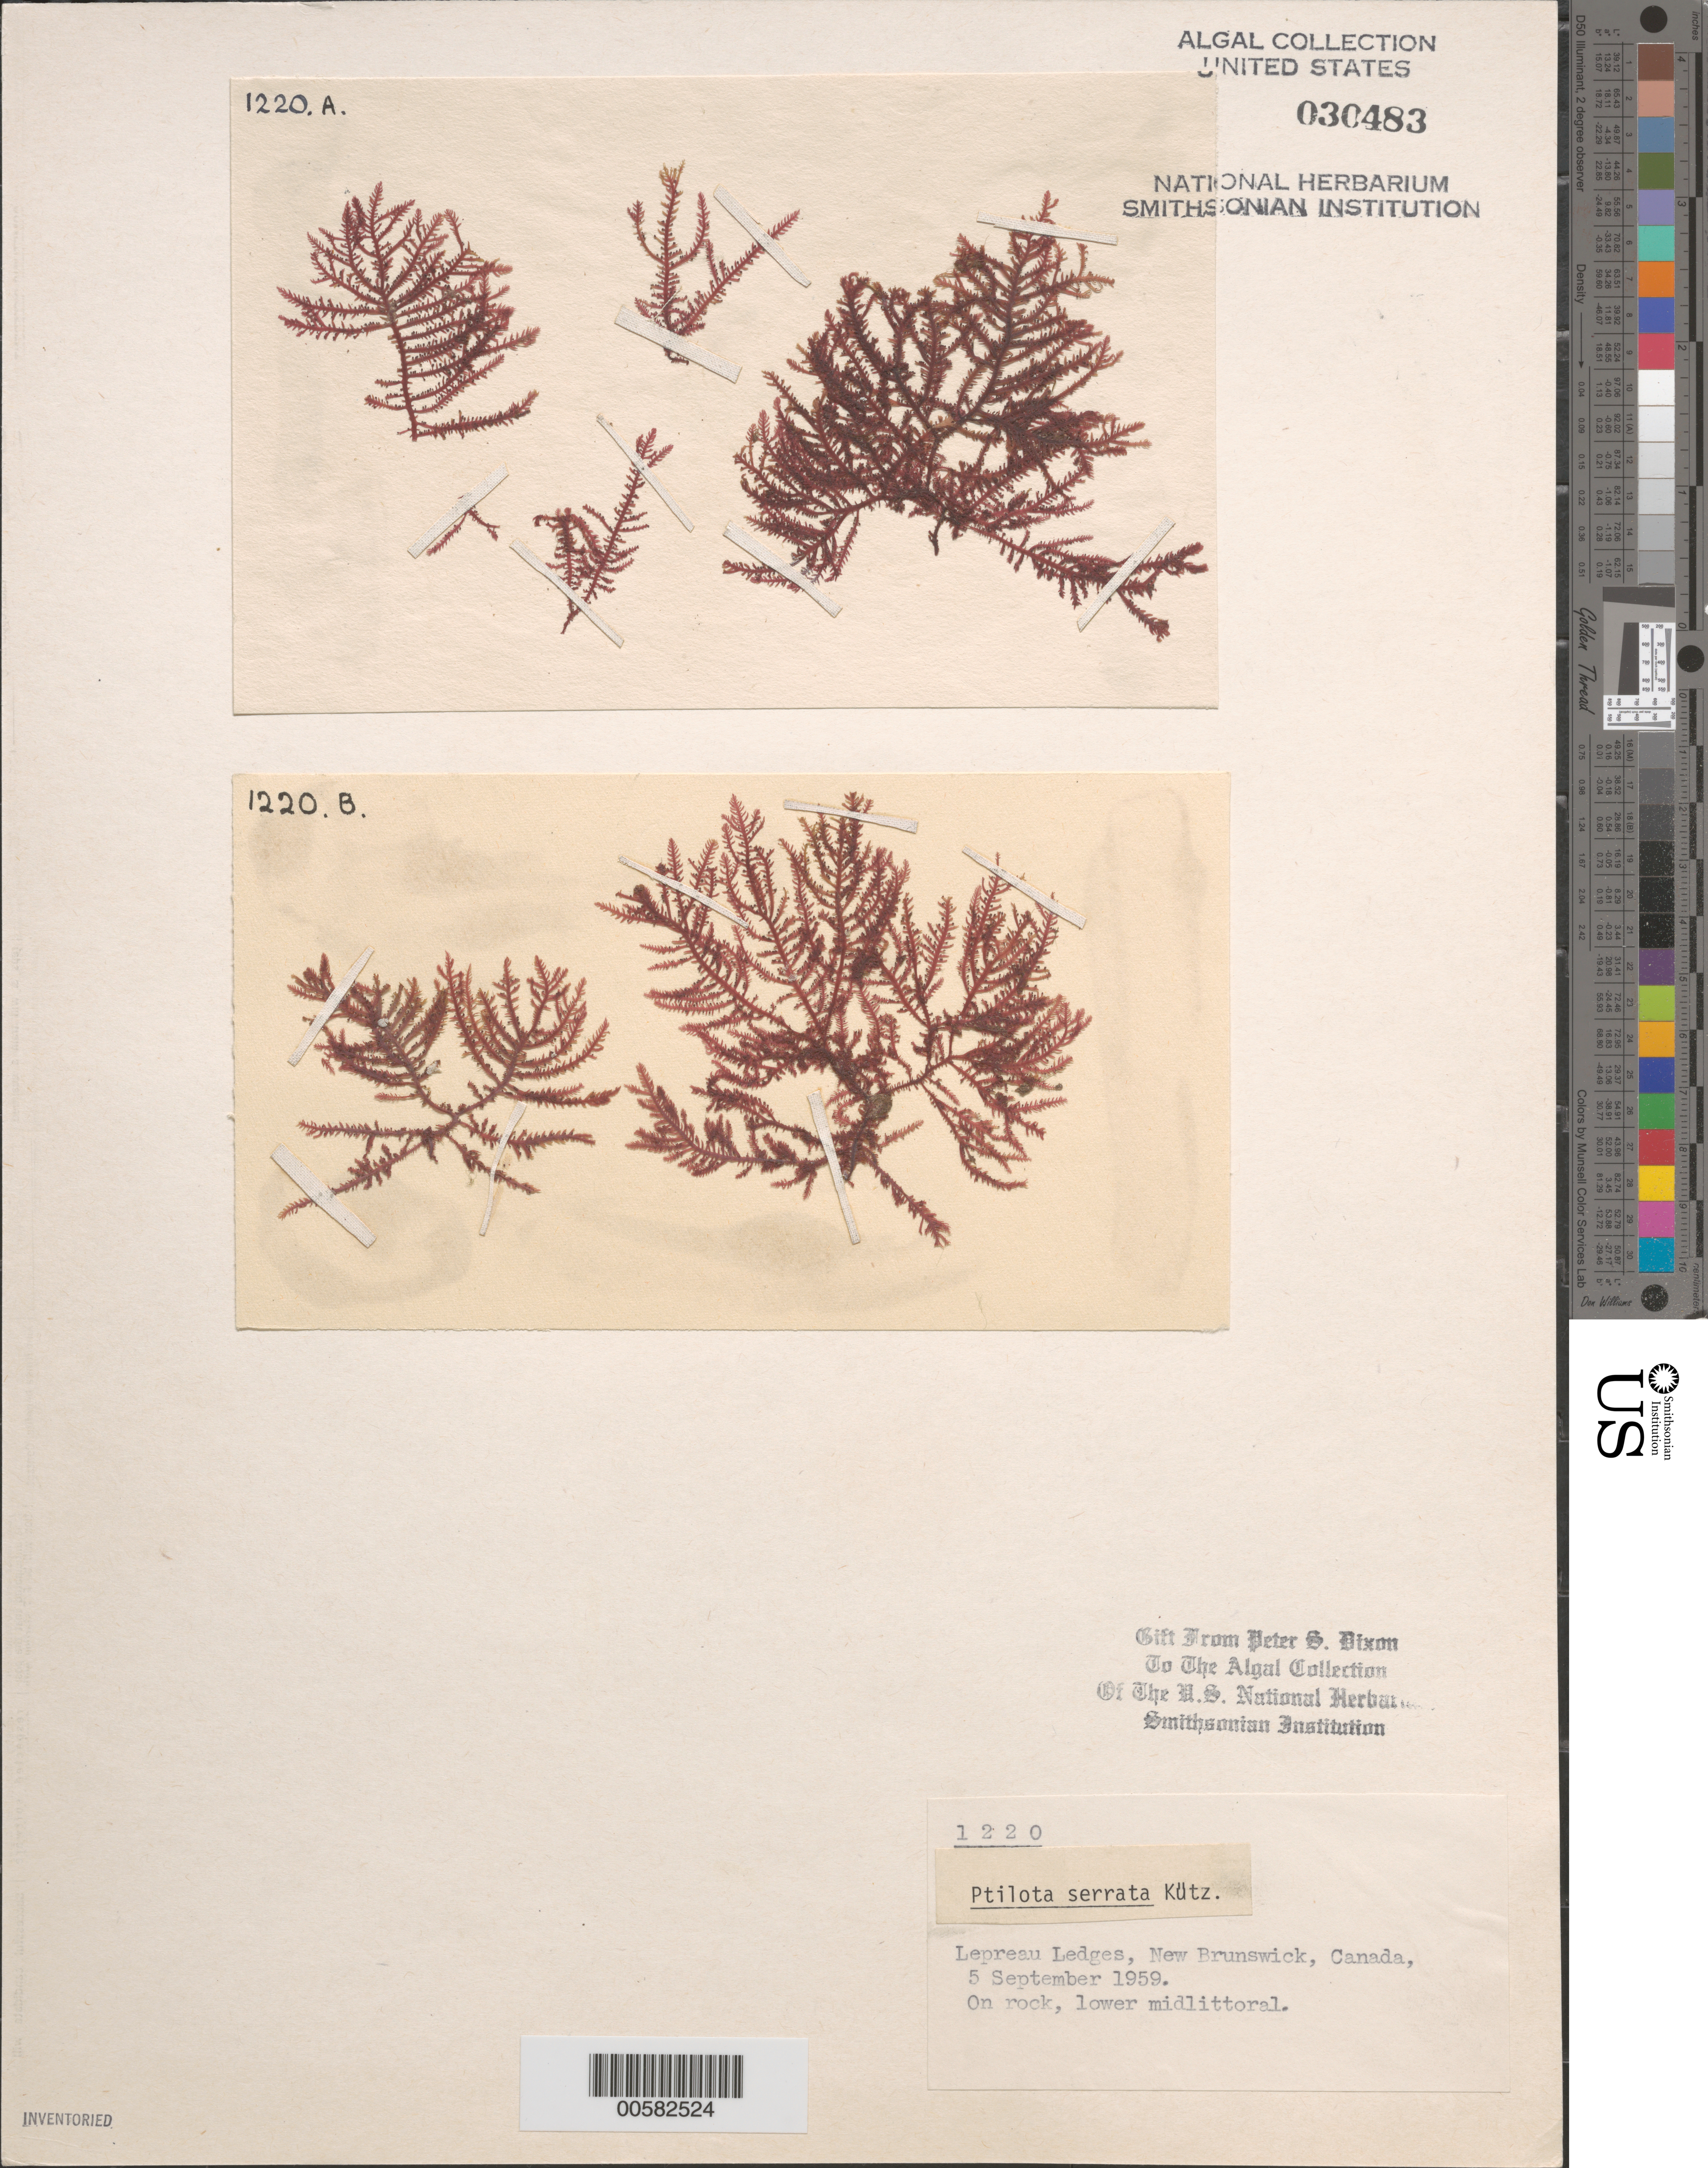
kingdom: Plantae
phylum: Rhodophyta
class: Florideophyceae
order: Ceramiales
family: Wrangeliaceae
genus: Ptilota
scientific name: Ptilota serrata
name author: Kützing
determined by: Dixon, P. S.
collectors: P. S. Dixon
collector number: PSD 1220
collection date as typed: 05 Sep 1959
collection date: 1959-09-05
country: Canada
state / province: New Brunswick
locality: Lepreau ledges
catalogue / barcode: US 30483